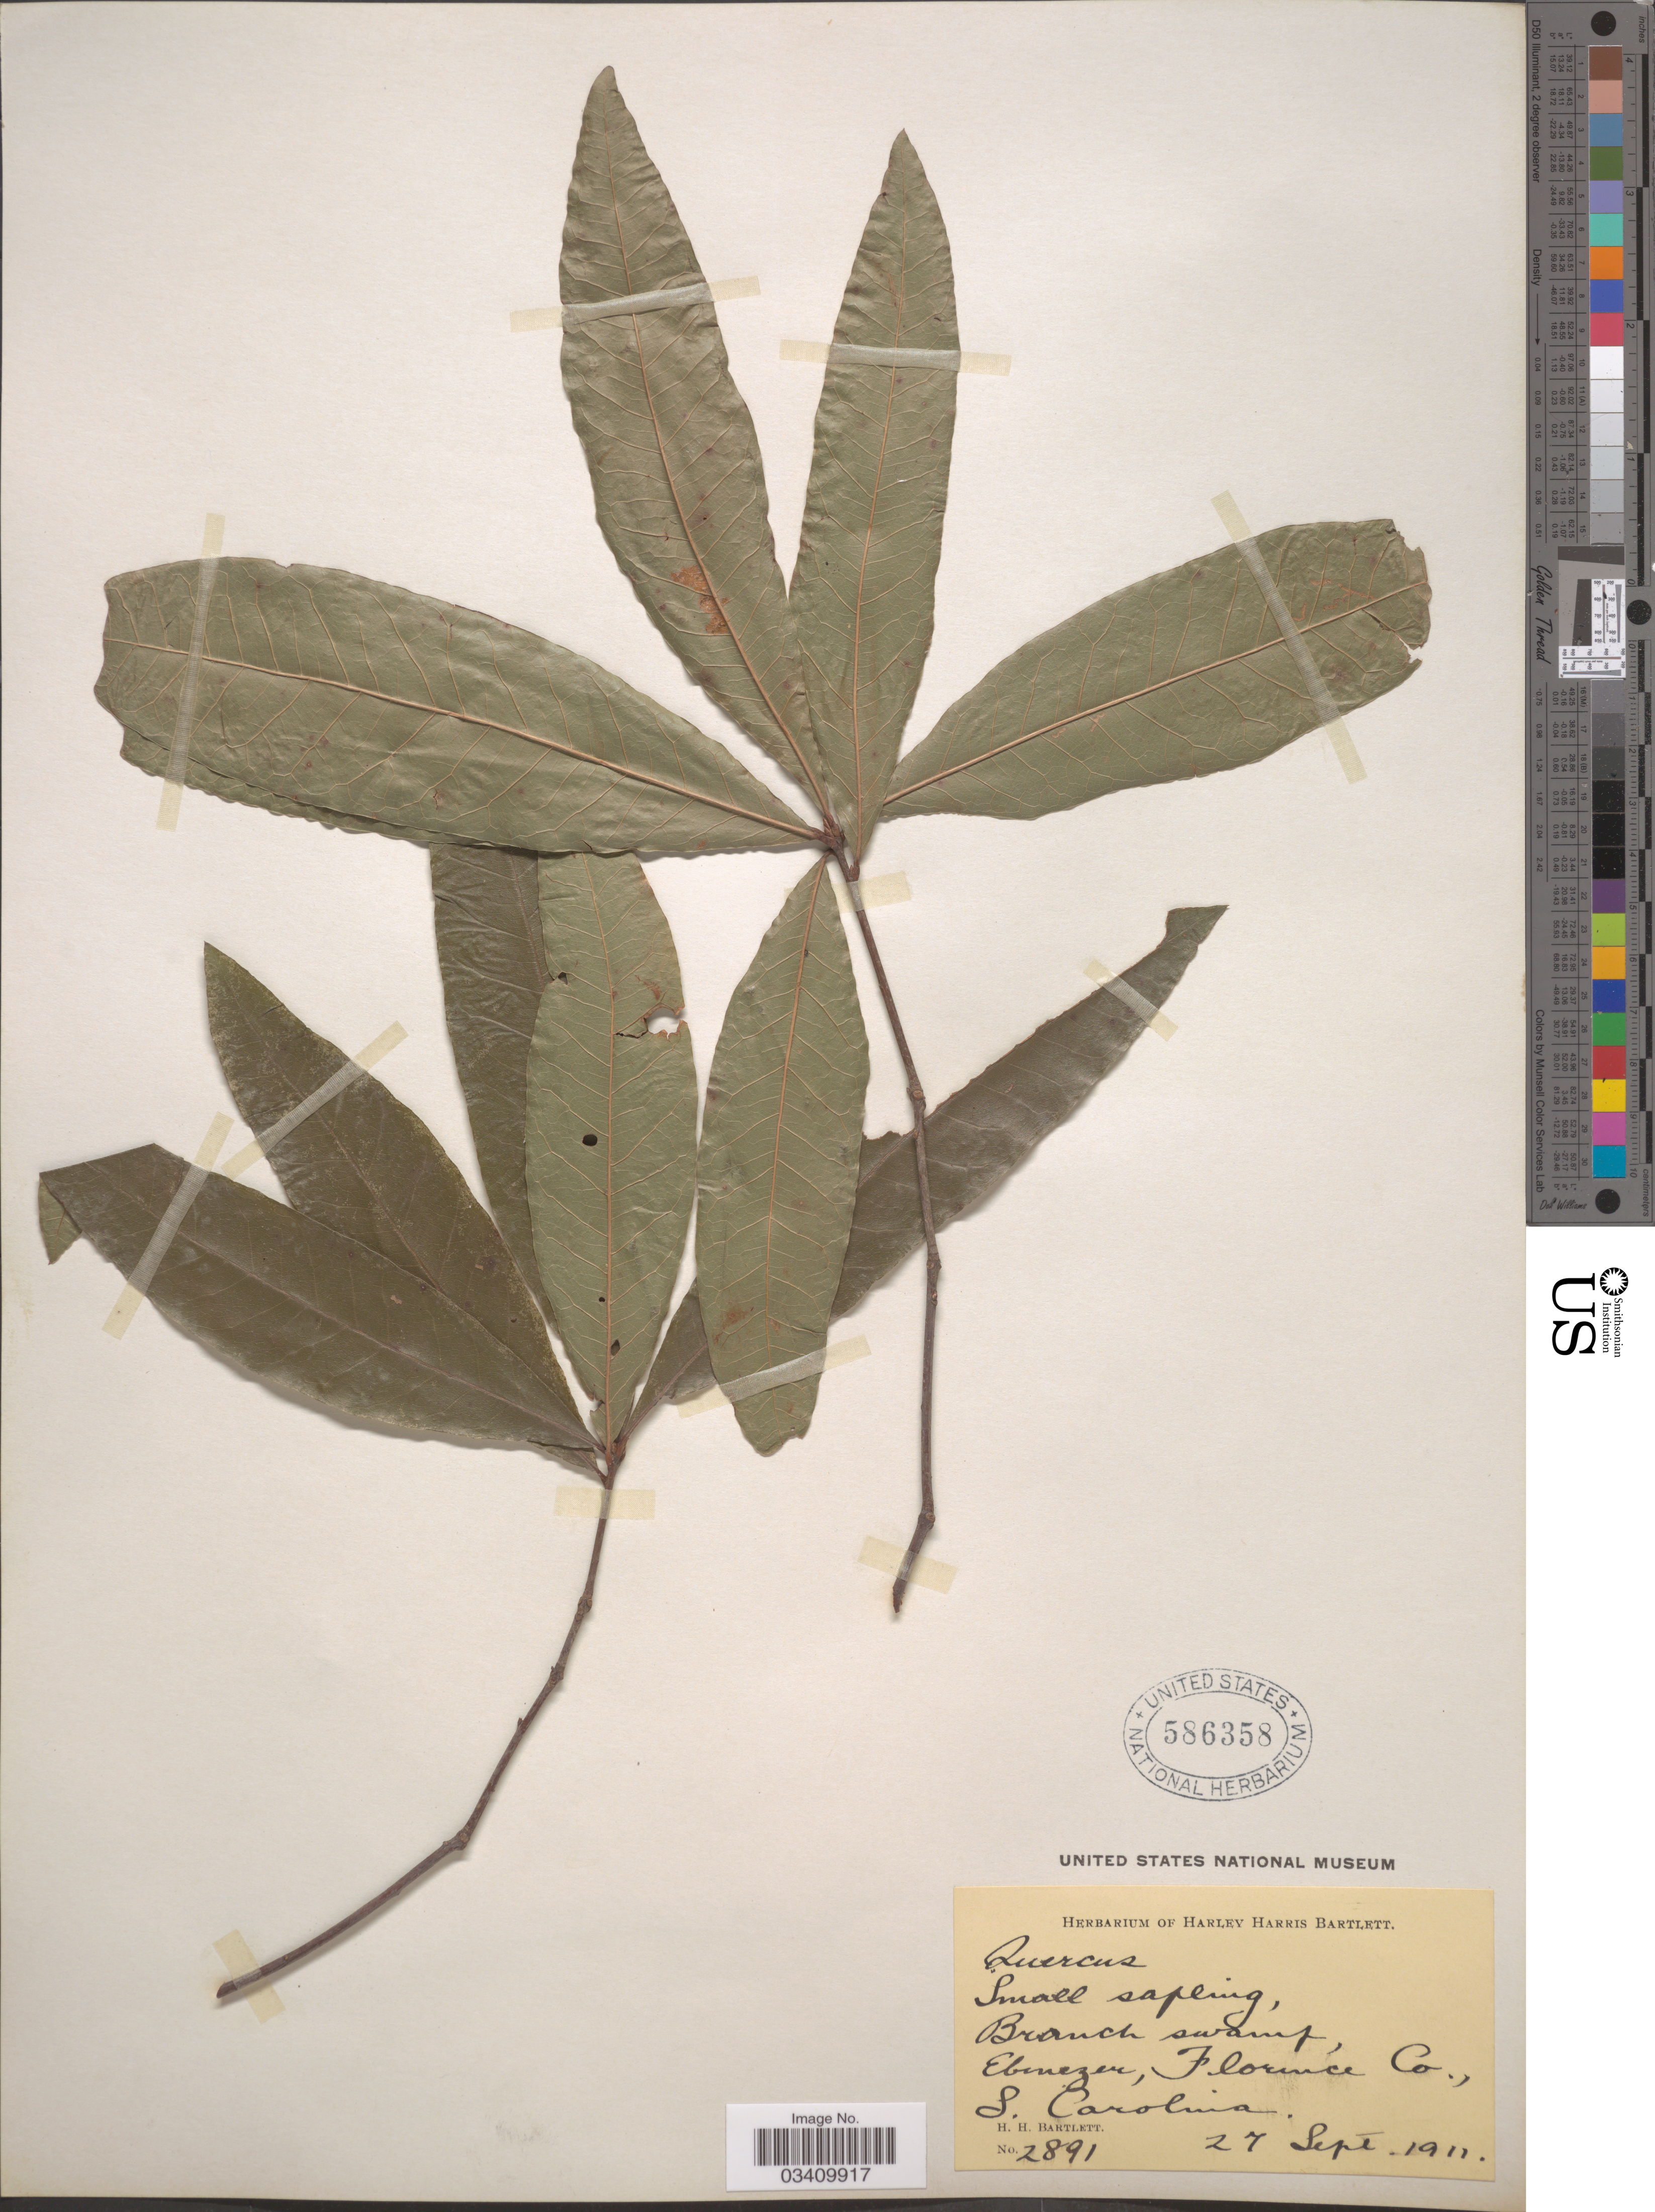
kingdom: Plantae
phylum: Tracheophyta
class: Magnoliopsida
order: Fagales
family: Fagaceae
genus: Quercus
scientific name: Quercus sp.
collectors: H. H. Bartlett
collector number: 2891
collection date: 1911-09-27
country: United States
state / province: South Carolina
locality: Branch swamp, Ebenezer, Florence Co.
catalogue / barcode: US 586358